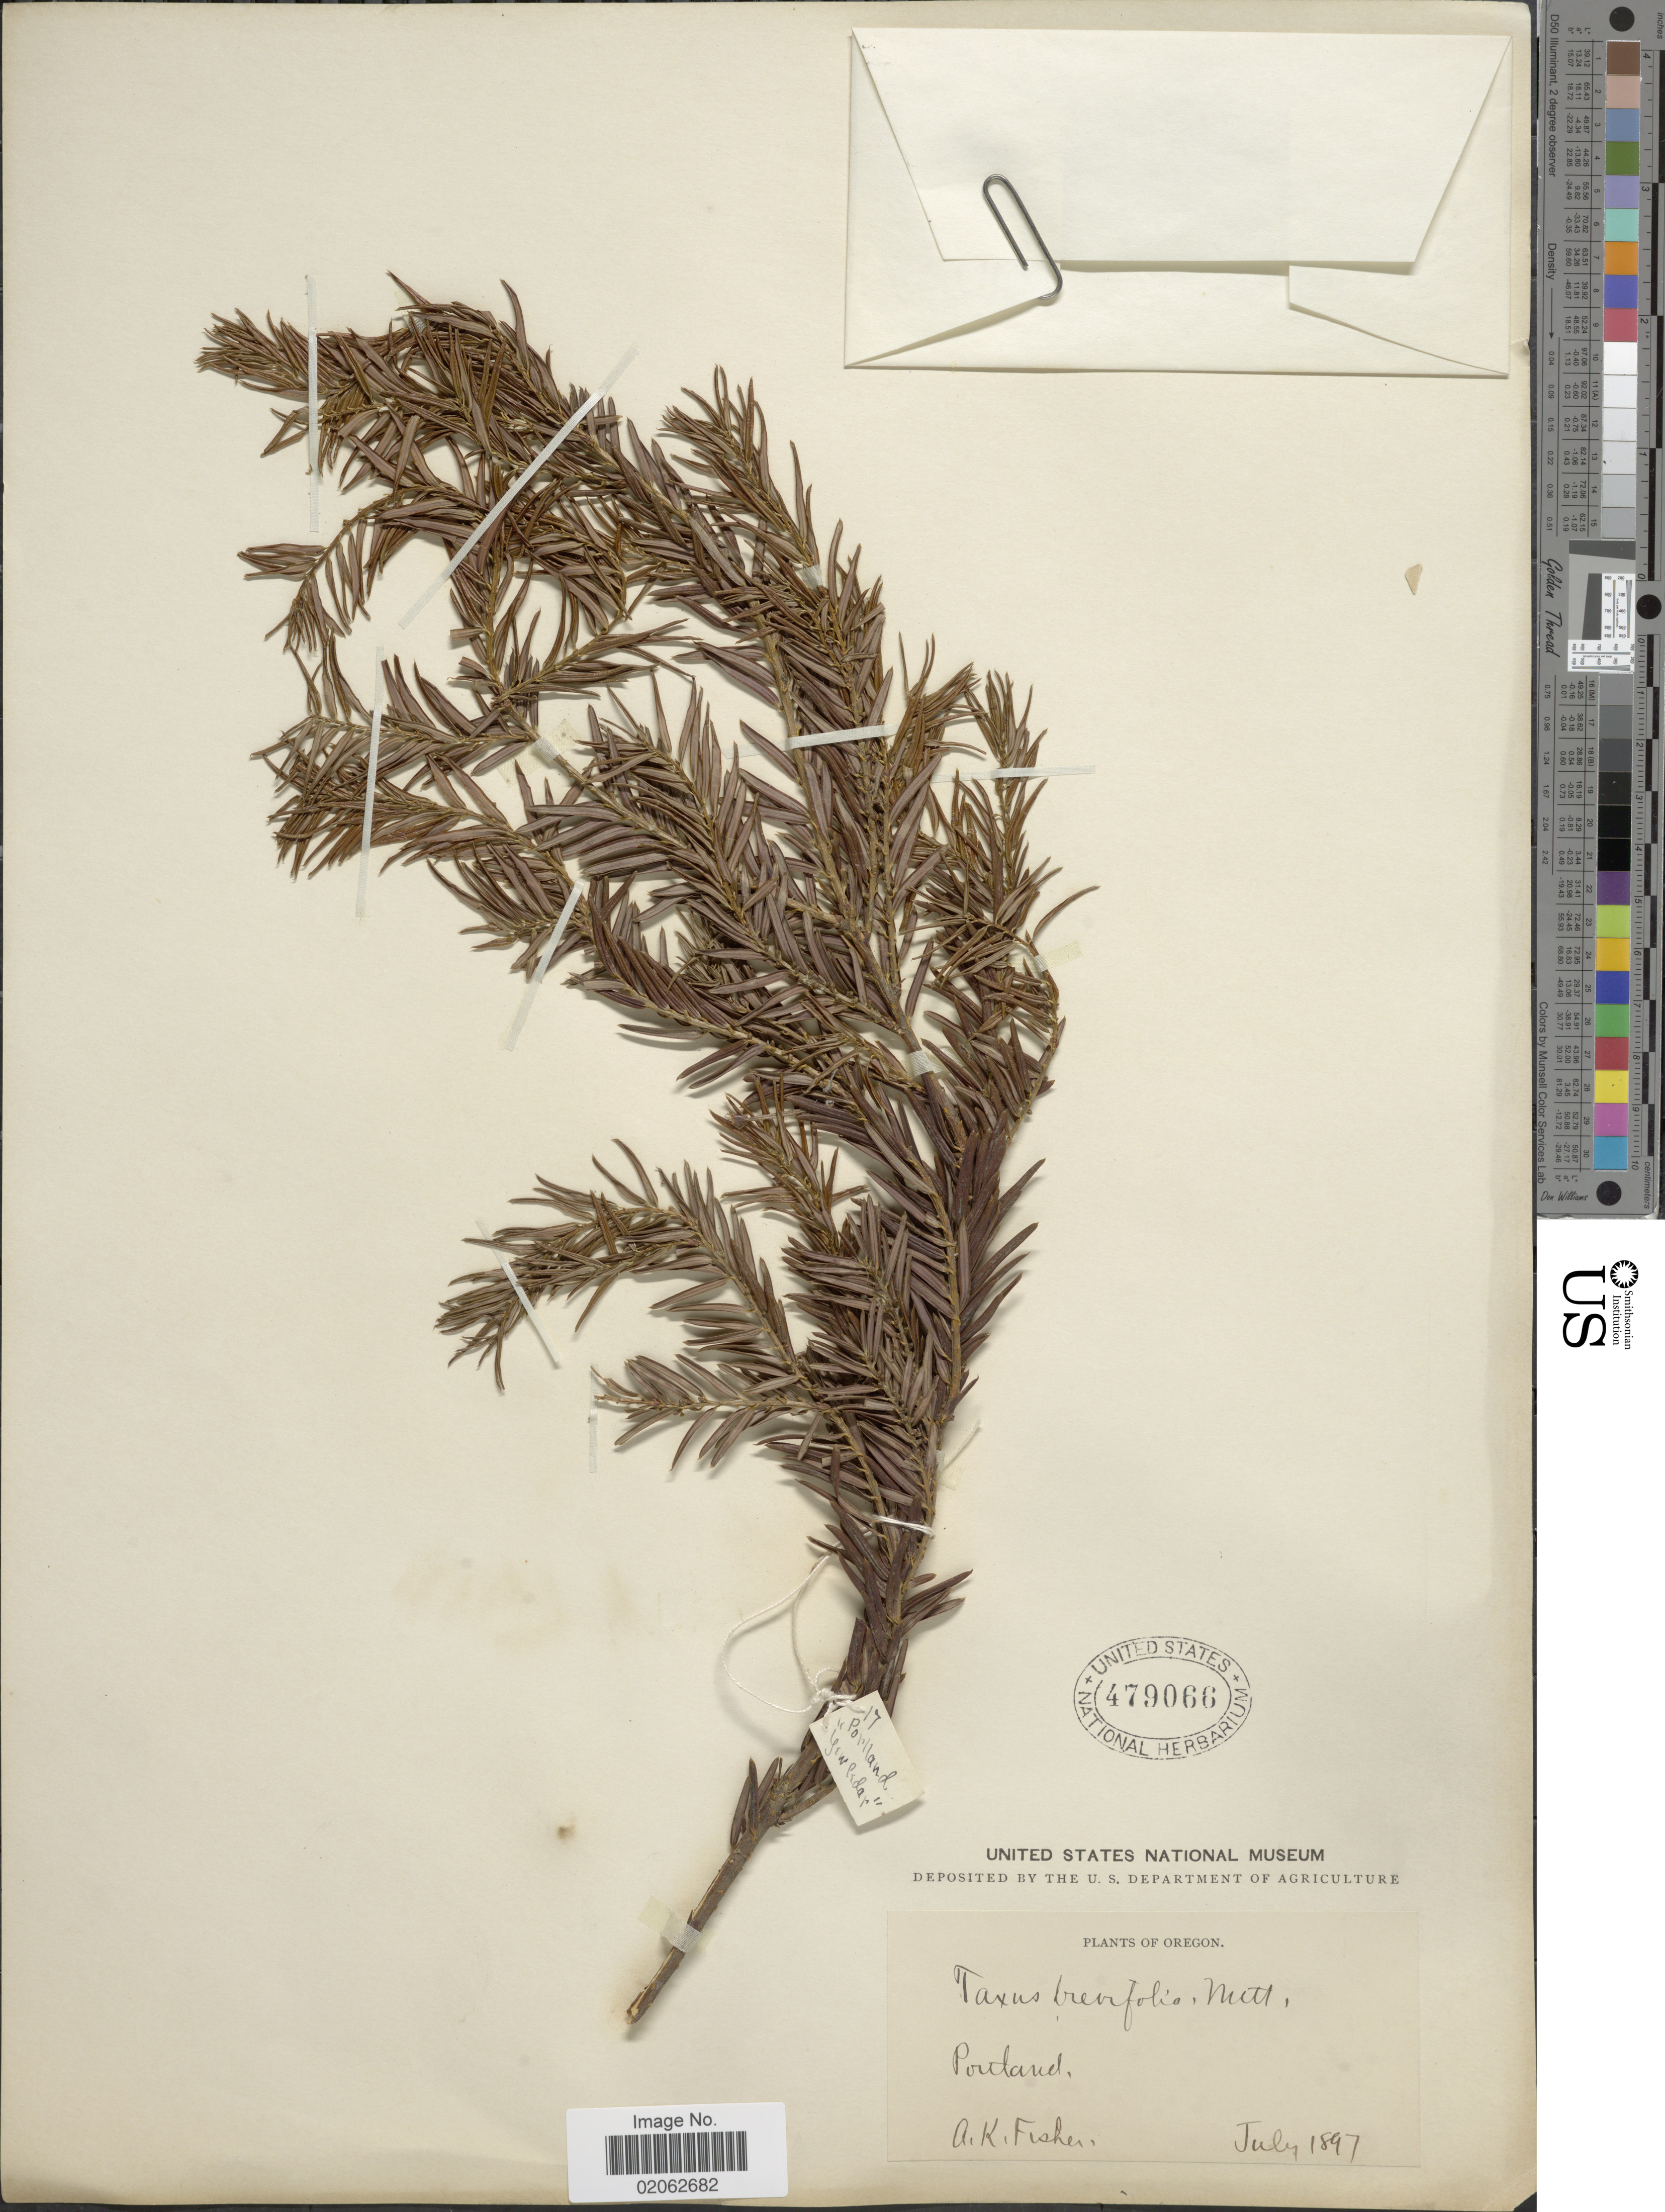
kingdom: Plantae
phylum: Tracheophyta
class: Pinopsida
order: Pinales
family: Taxaceae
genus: Taxus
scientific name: Taxus brevifolia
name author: Nutt.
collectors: A. K. Fisher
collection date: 1897-07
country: United States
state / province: Oregon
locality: Portland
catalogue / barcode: US 479066